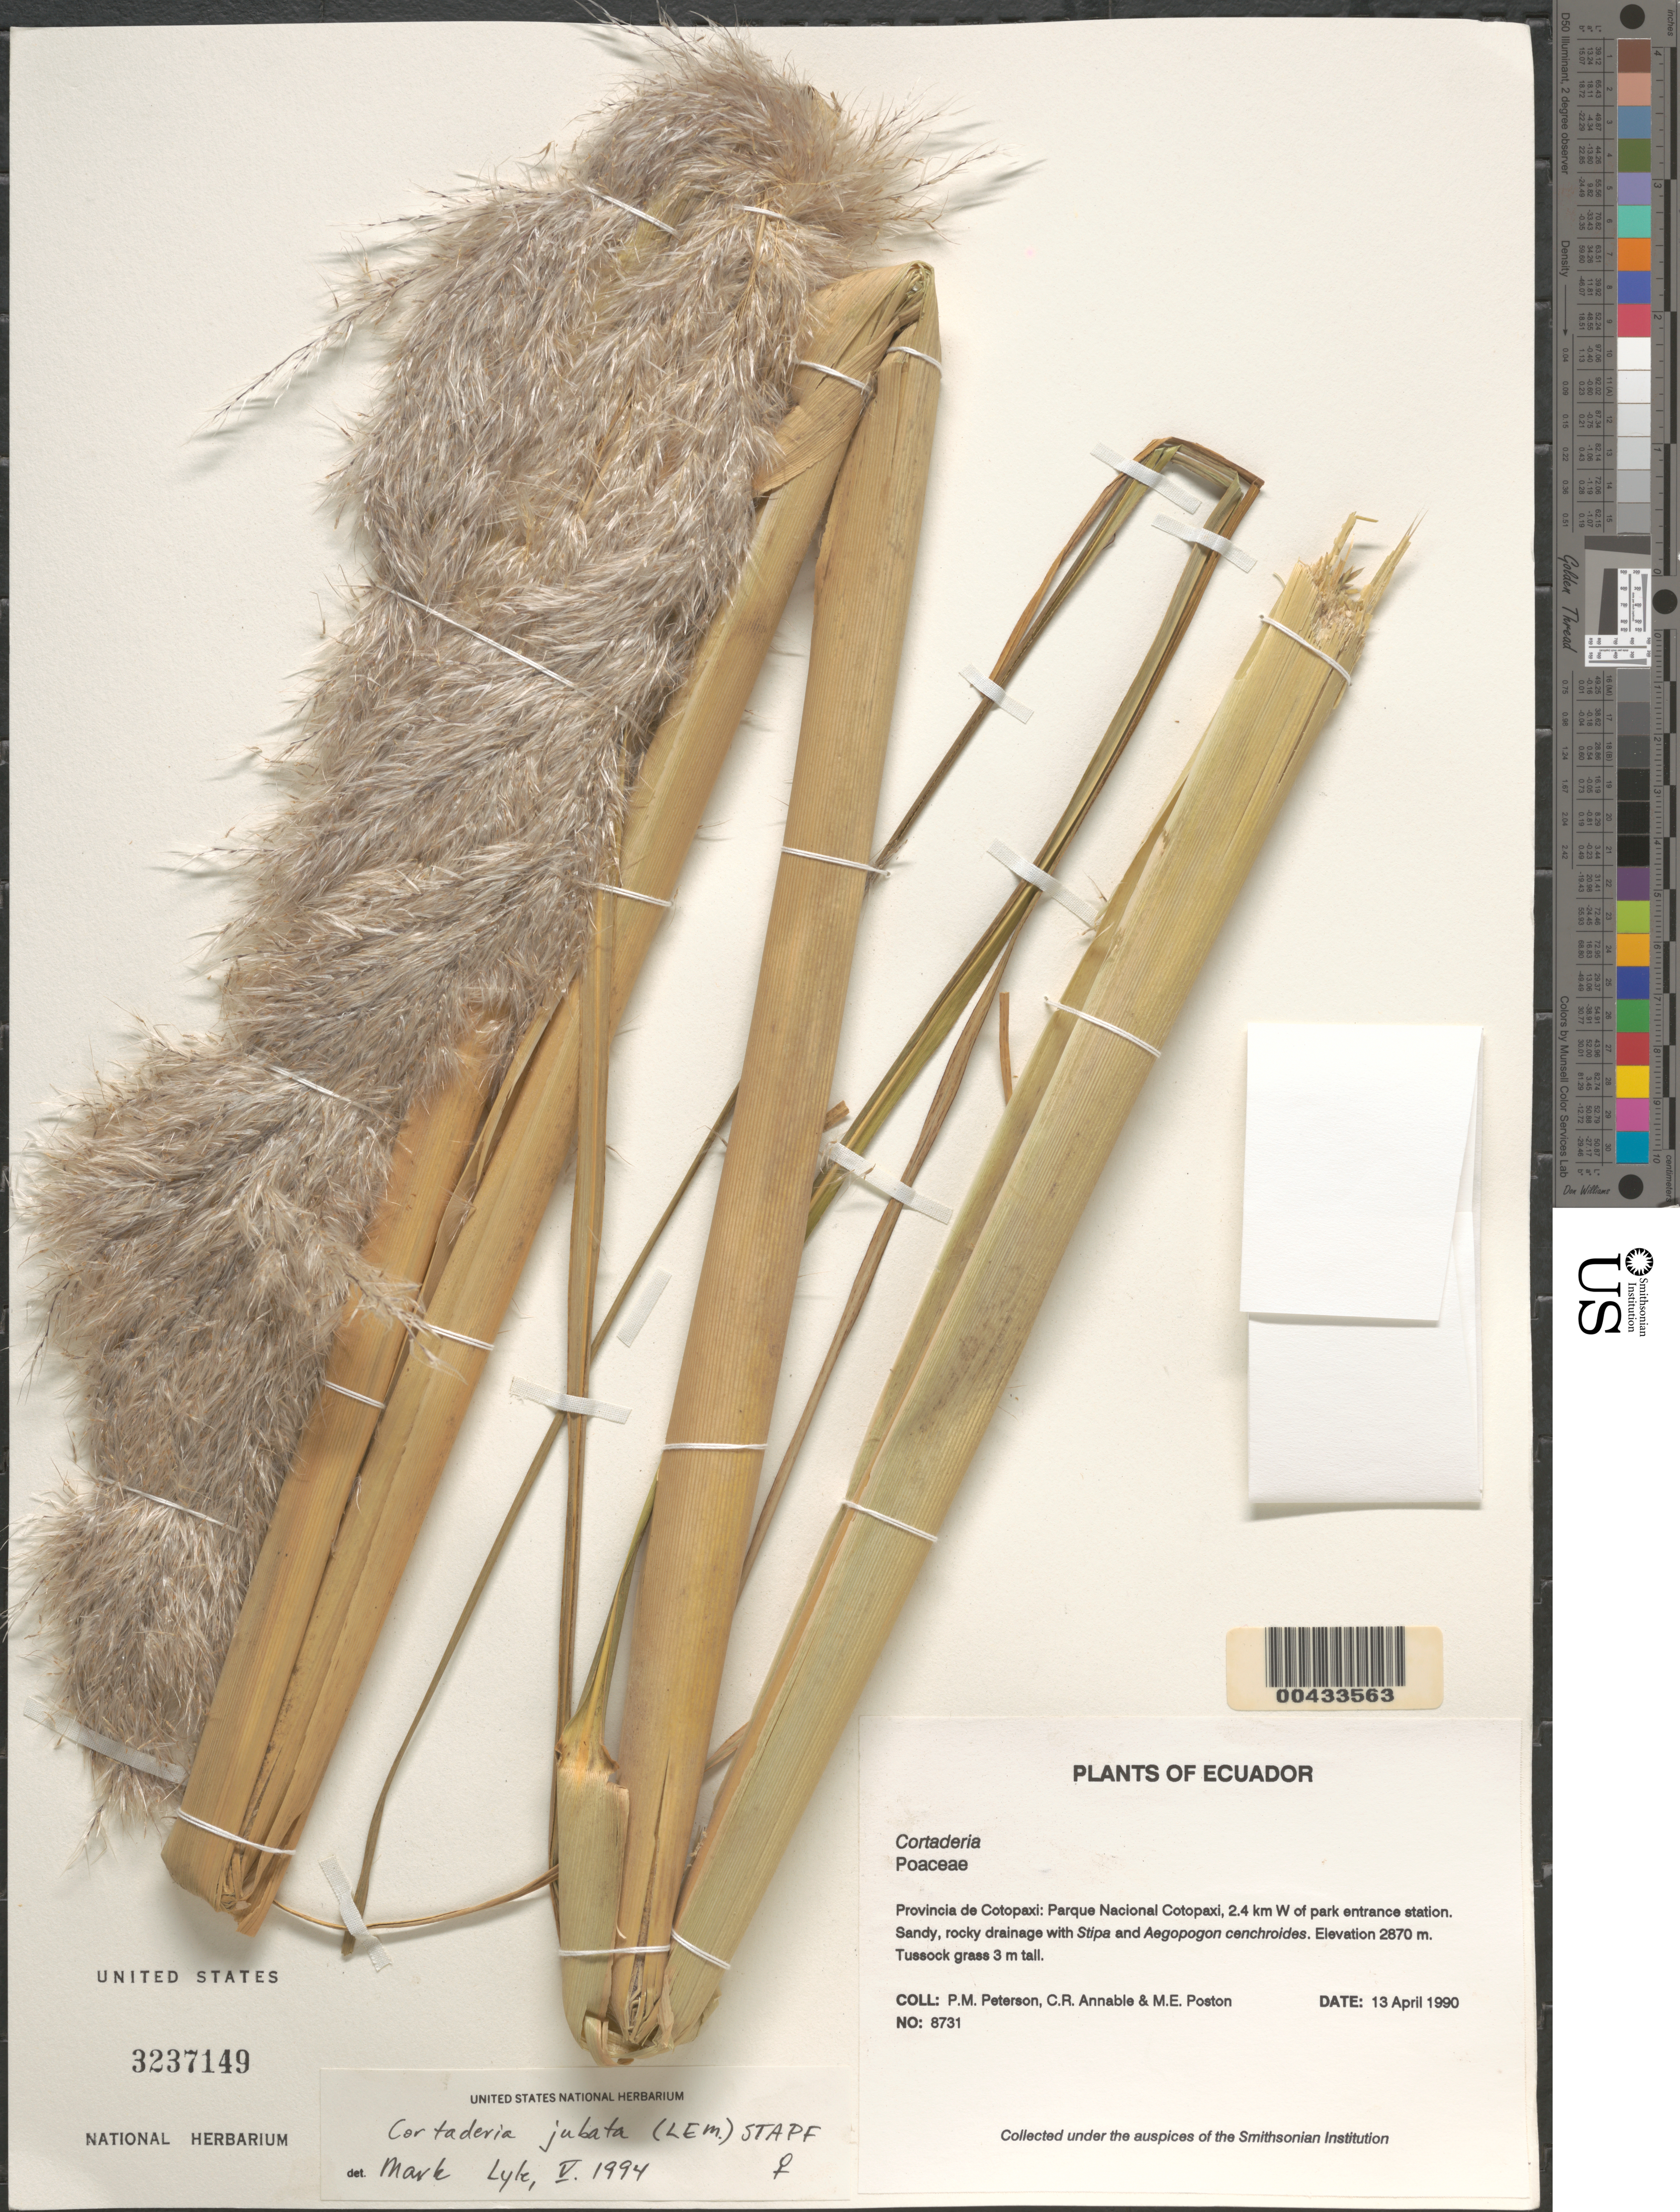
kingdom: Plantae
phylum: Tracheophyta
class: Liliopsida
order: Poales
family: Poaceae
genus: Cortaderia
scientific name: Cortaderia jubata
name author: (Lemoine) Stapf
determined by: Lyle, M.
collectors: P. M. Peterson, C. R. Annable & M. Poston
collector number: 08731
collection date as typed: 13 Apr 1990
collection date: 1990-04-13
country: Ecuador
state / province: Cotopaxi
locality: Parque Nacional Cotopaxi, 2.4 km W of Park entrance station.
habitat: Sandy, rocky drainage with Stipa and Aegopogon cenchroides.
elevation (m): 2870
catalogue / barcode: US 3237149